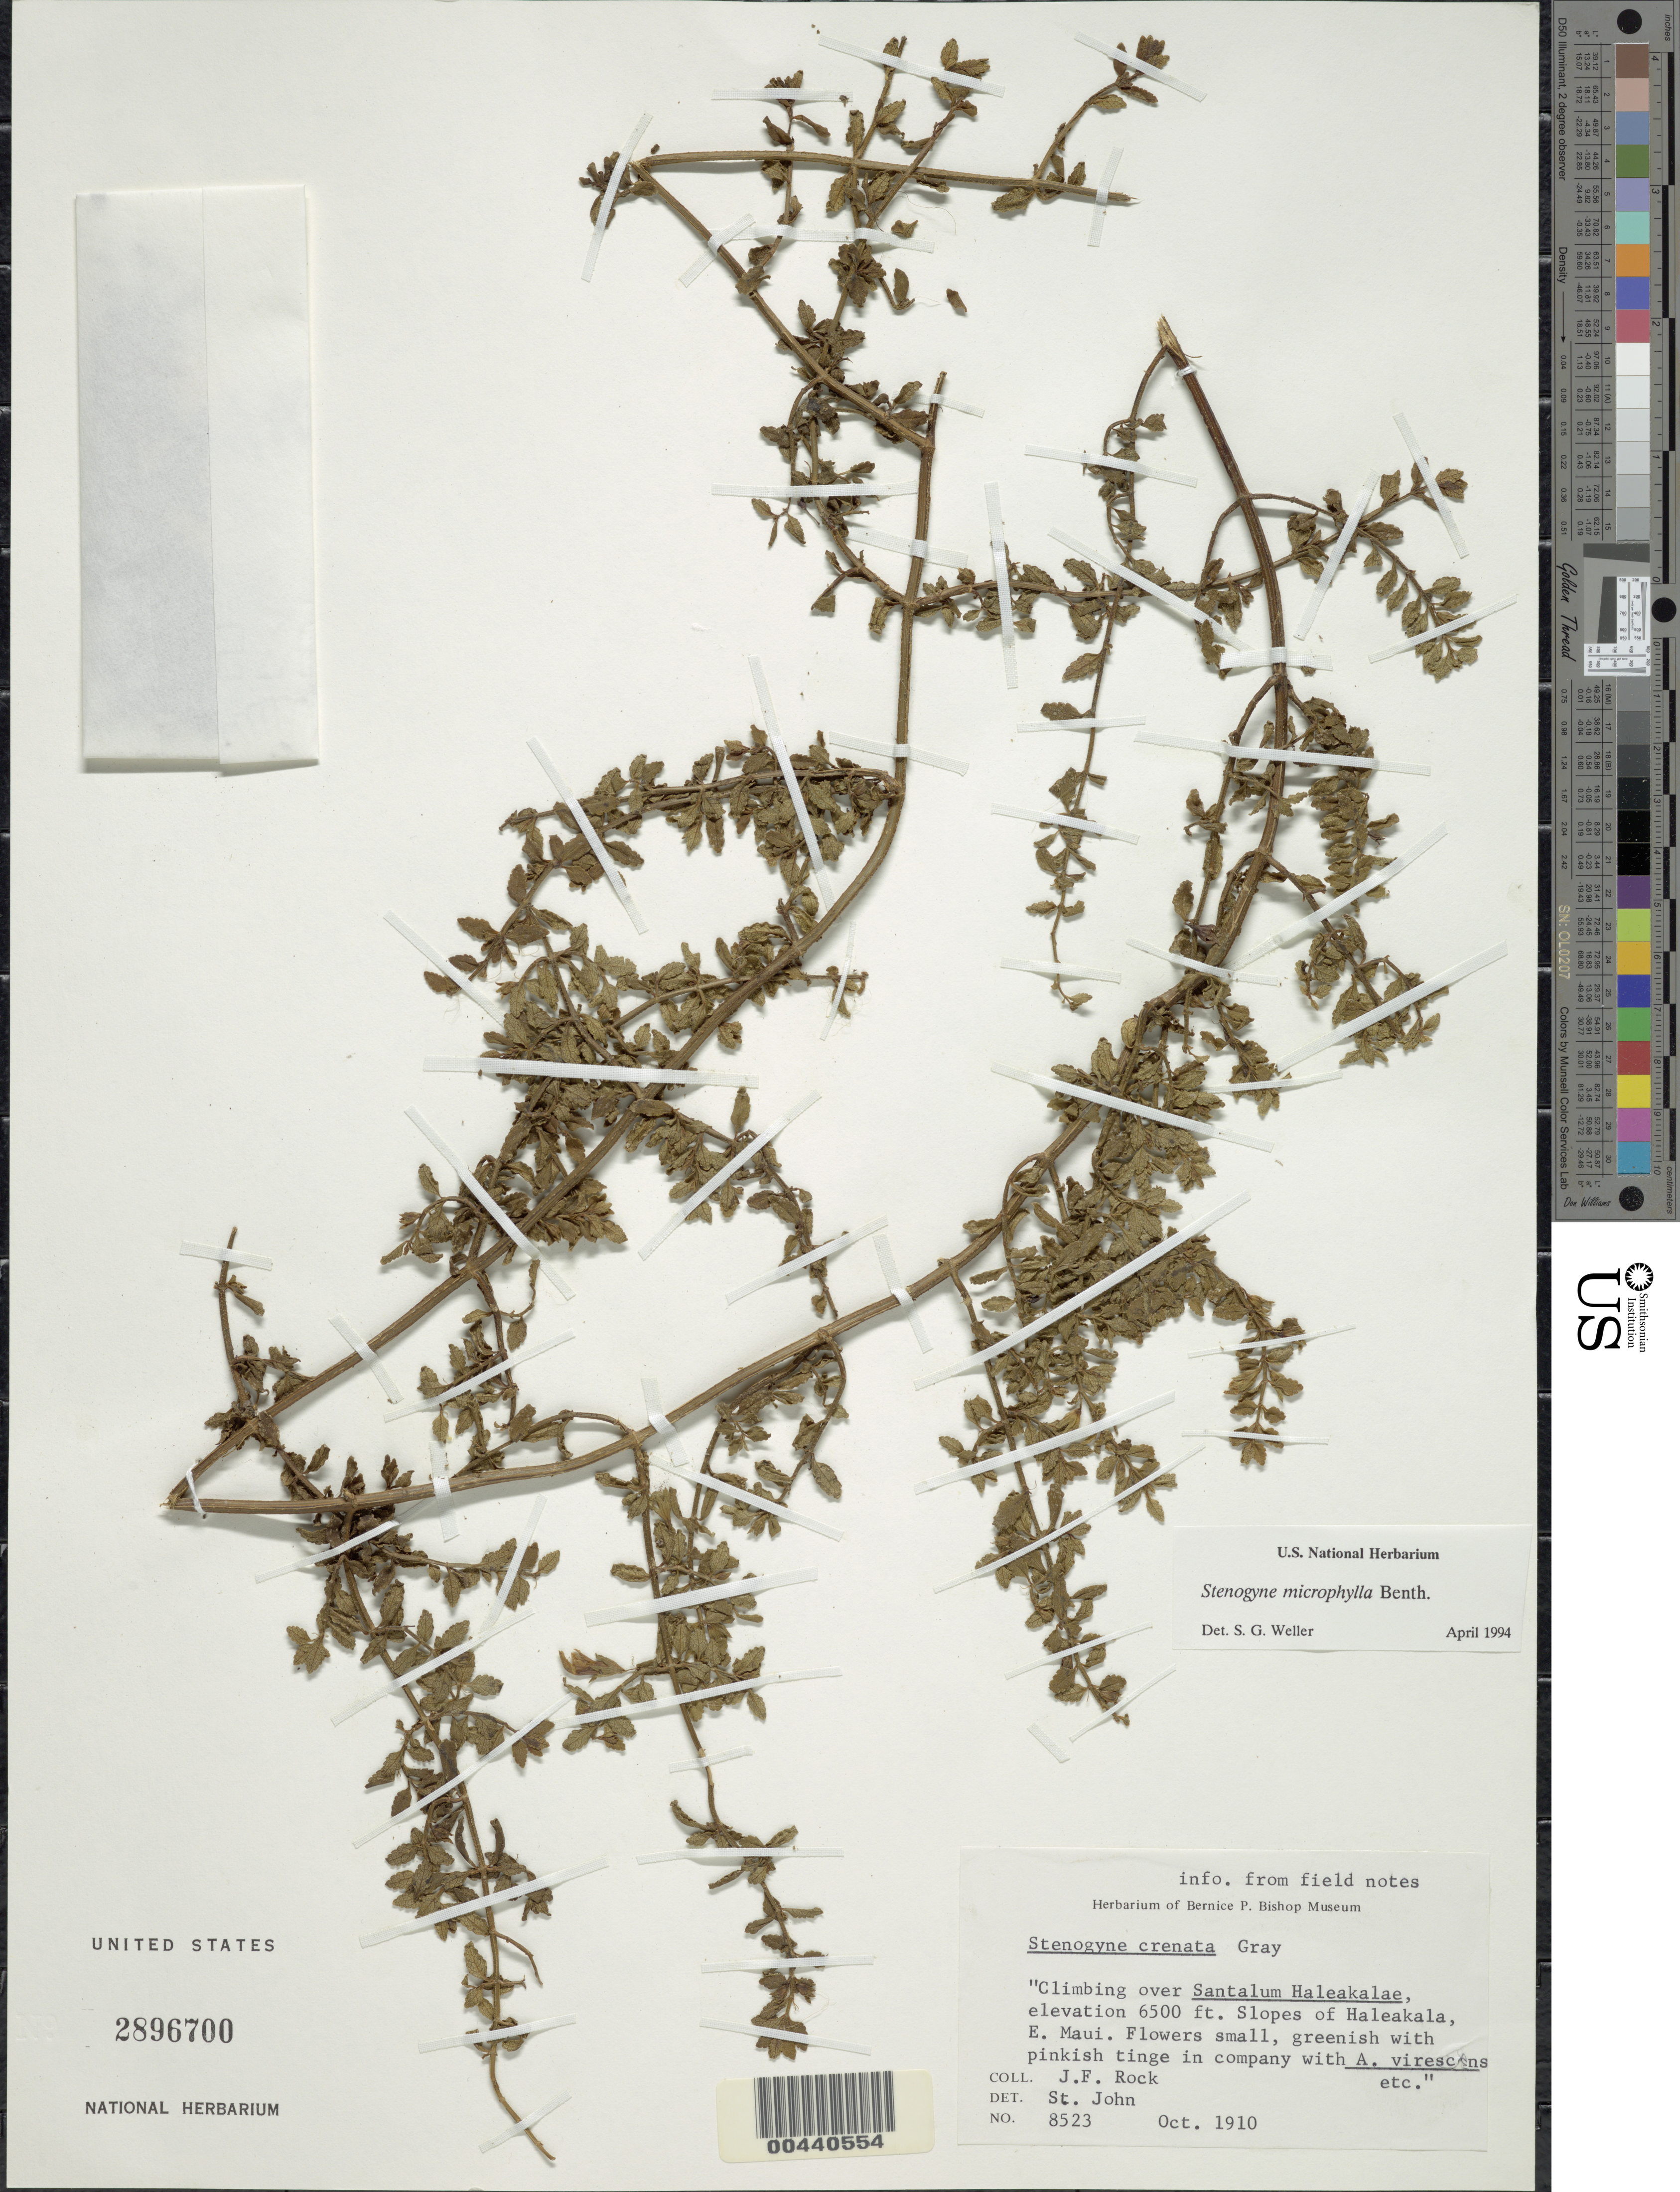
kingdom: Plantae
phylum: Tracheophyta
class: Magnoliopsida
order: Lamiales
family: Lamiaceae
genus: Stenogyne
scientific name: Stenogyne microphylla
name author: Benth.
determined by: Weller, Stephen G., (UNITED STATES)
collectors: J. F. Rock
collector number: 8523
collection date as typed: Oct 1910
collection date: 1910-10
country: United States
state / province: Hawaii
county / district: Maui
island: Maui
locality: Slopes of Haleakala, E maui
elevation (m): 1981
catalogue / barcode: US 2896700